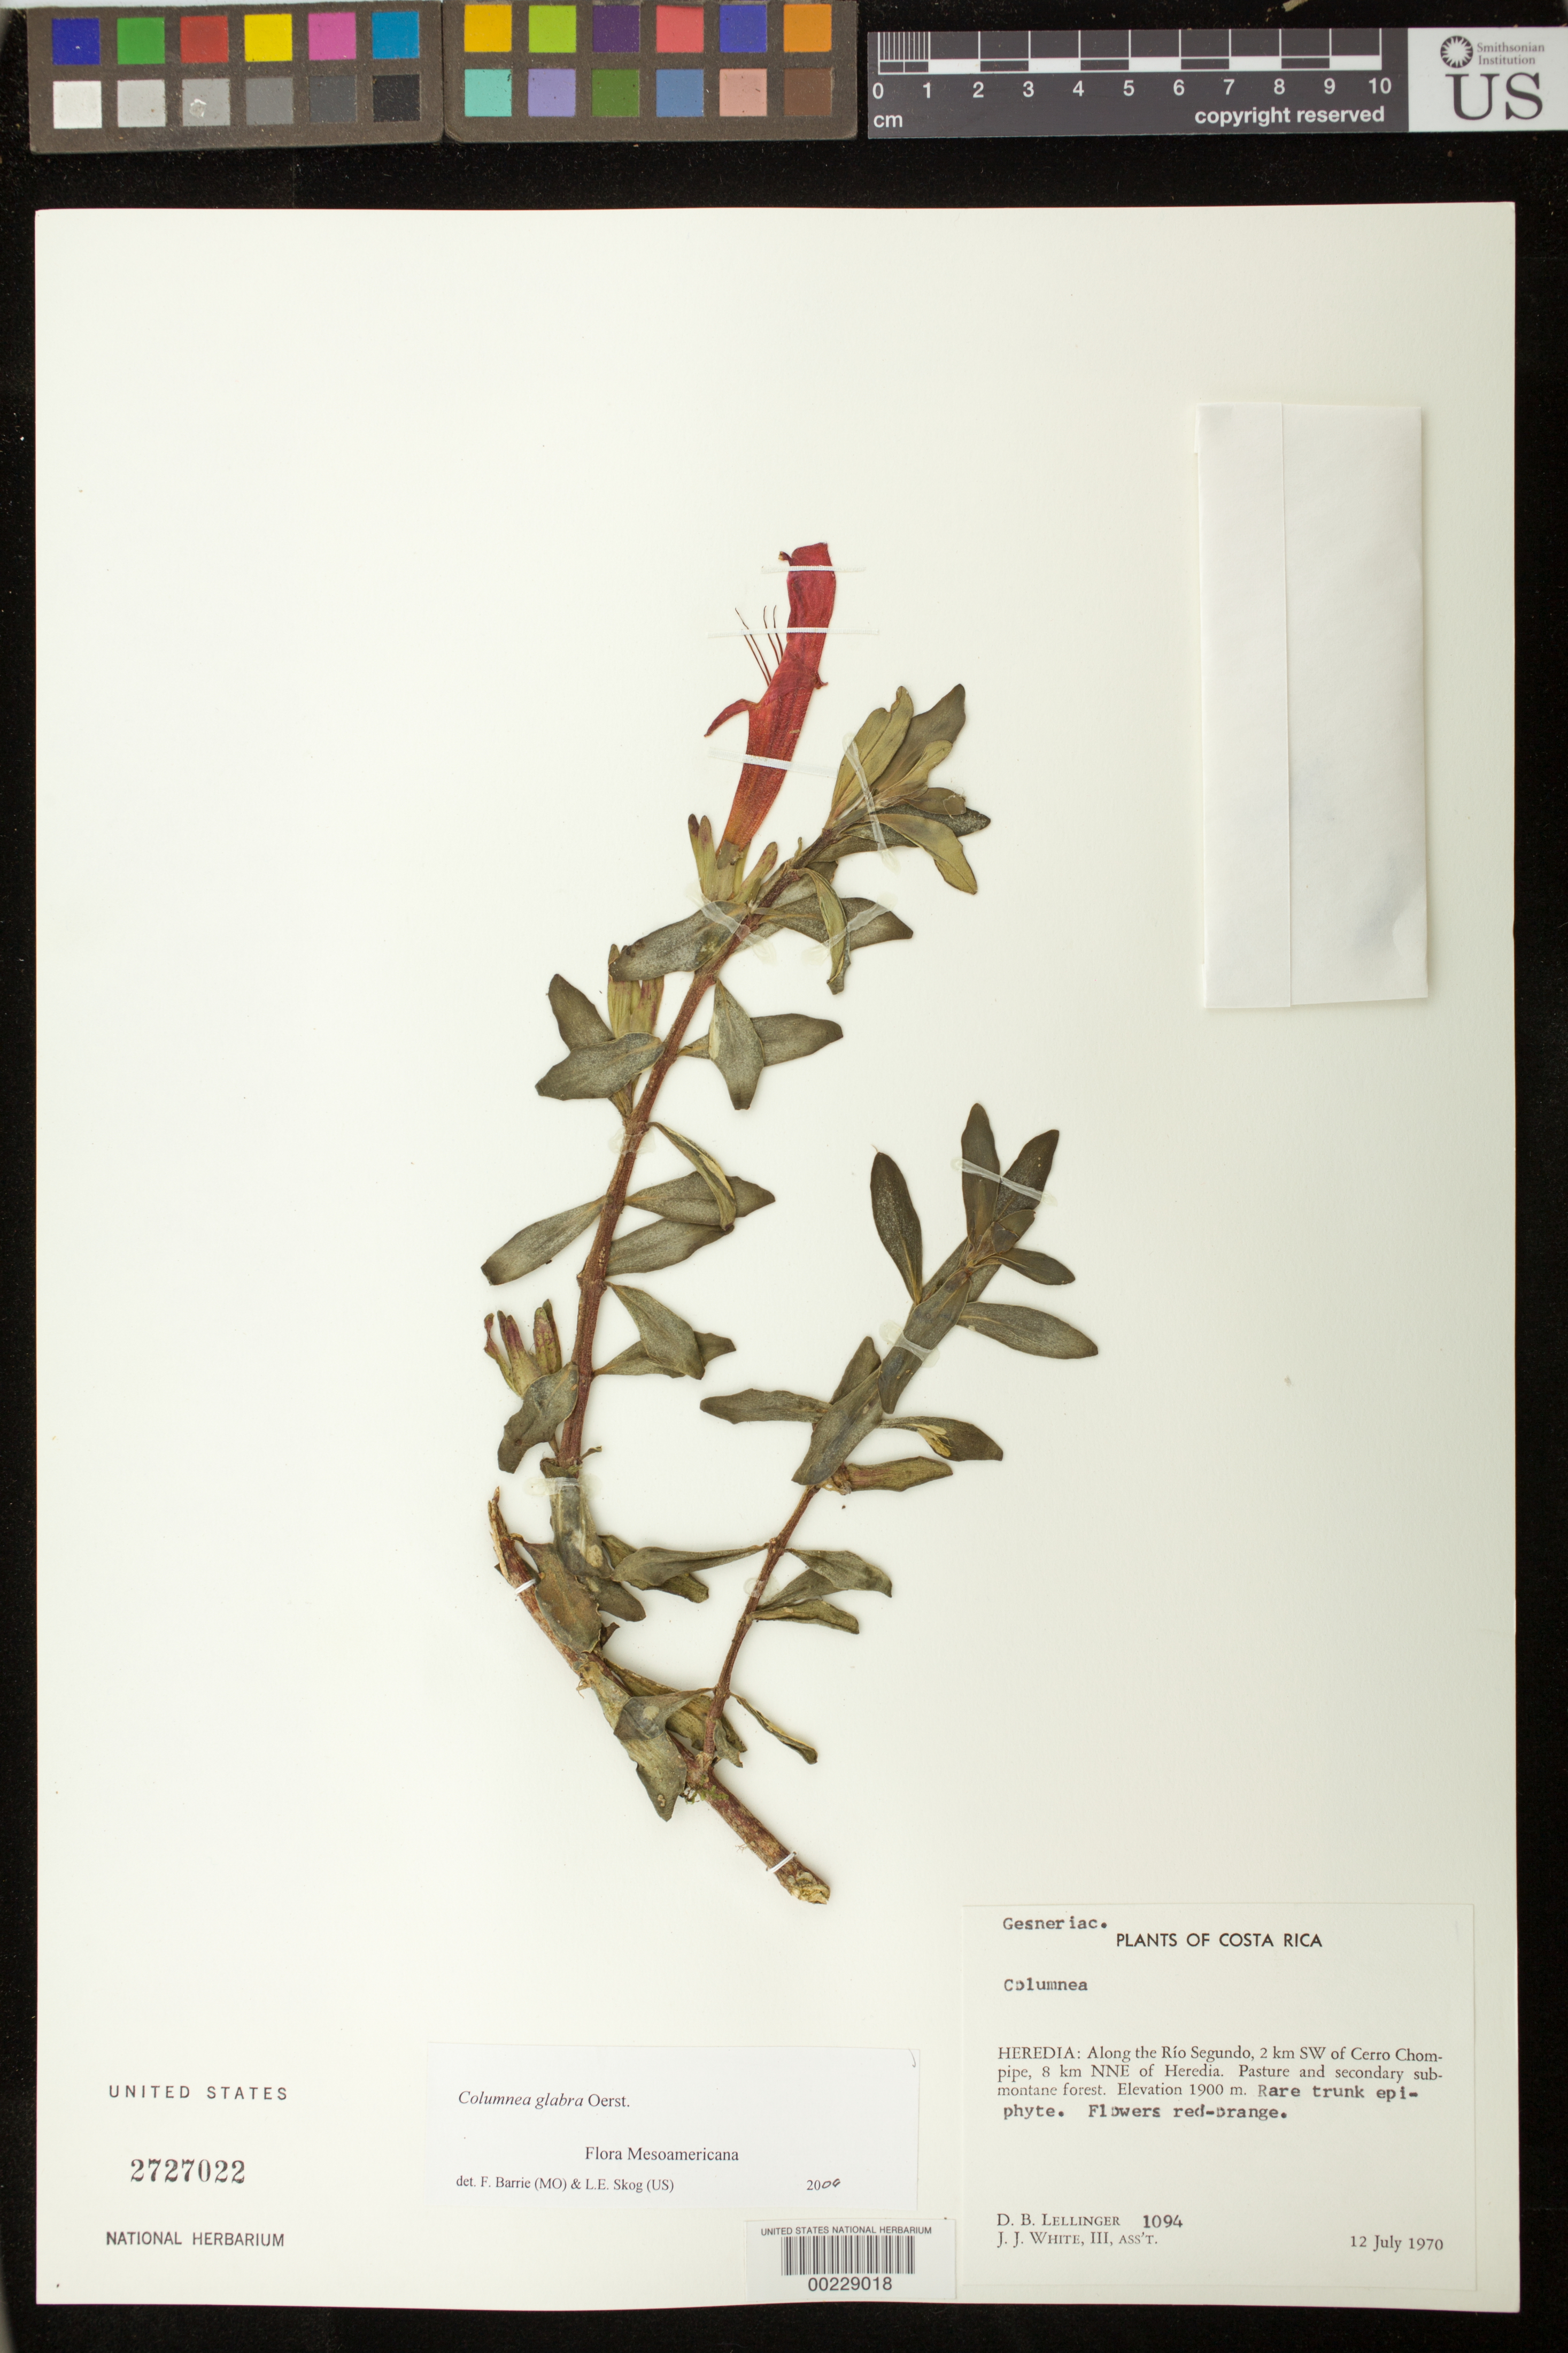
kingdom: Plantae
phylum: Tracheophyta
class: Magnoliopsida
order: Lamiales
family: Gesneriaceae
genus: Columnea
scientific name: Columnea glabra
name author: Oerst.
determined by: Barrie, F. R.; Skog, Laurence E.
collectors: D. B. Lellinger & J. J. White III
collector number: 1094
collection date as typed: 12 Jul 1970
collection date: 1970-07-12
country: Costa Rica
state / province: Heredia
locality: Heredia: along the Río Segundo, 2 km SW of Cerro Chompipe, 8 km NNE of Heredia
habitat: Pasture and secondary submontane forest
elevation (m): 1900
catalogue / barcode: US 2727022